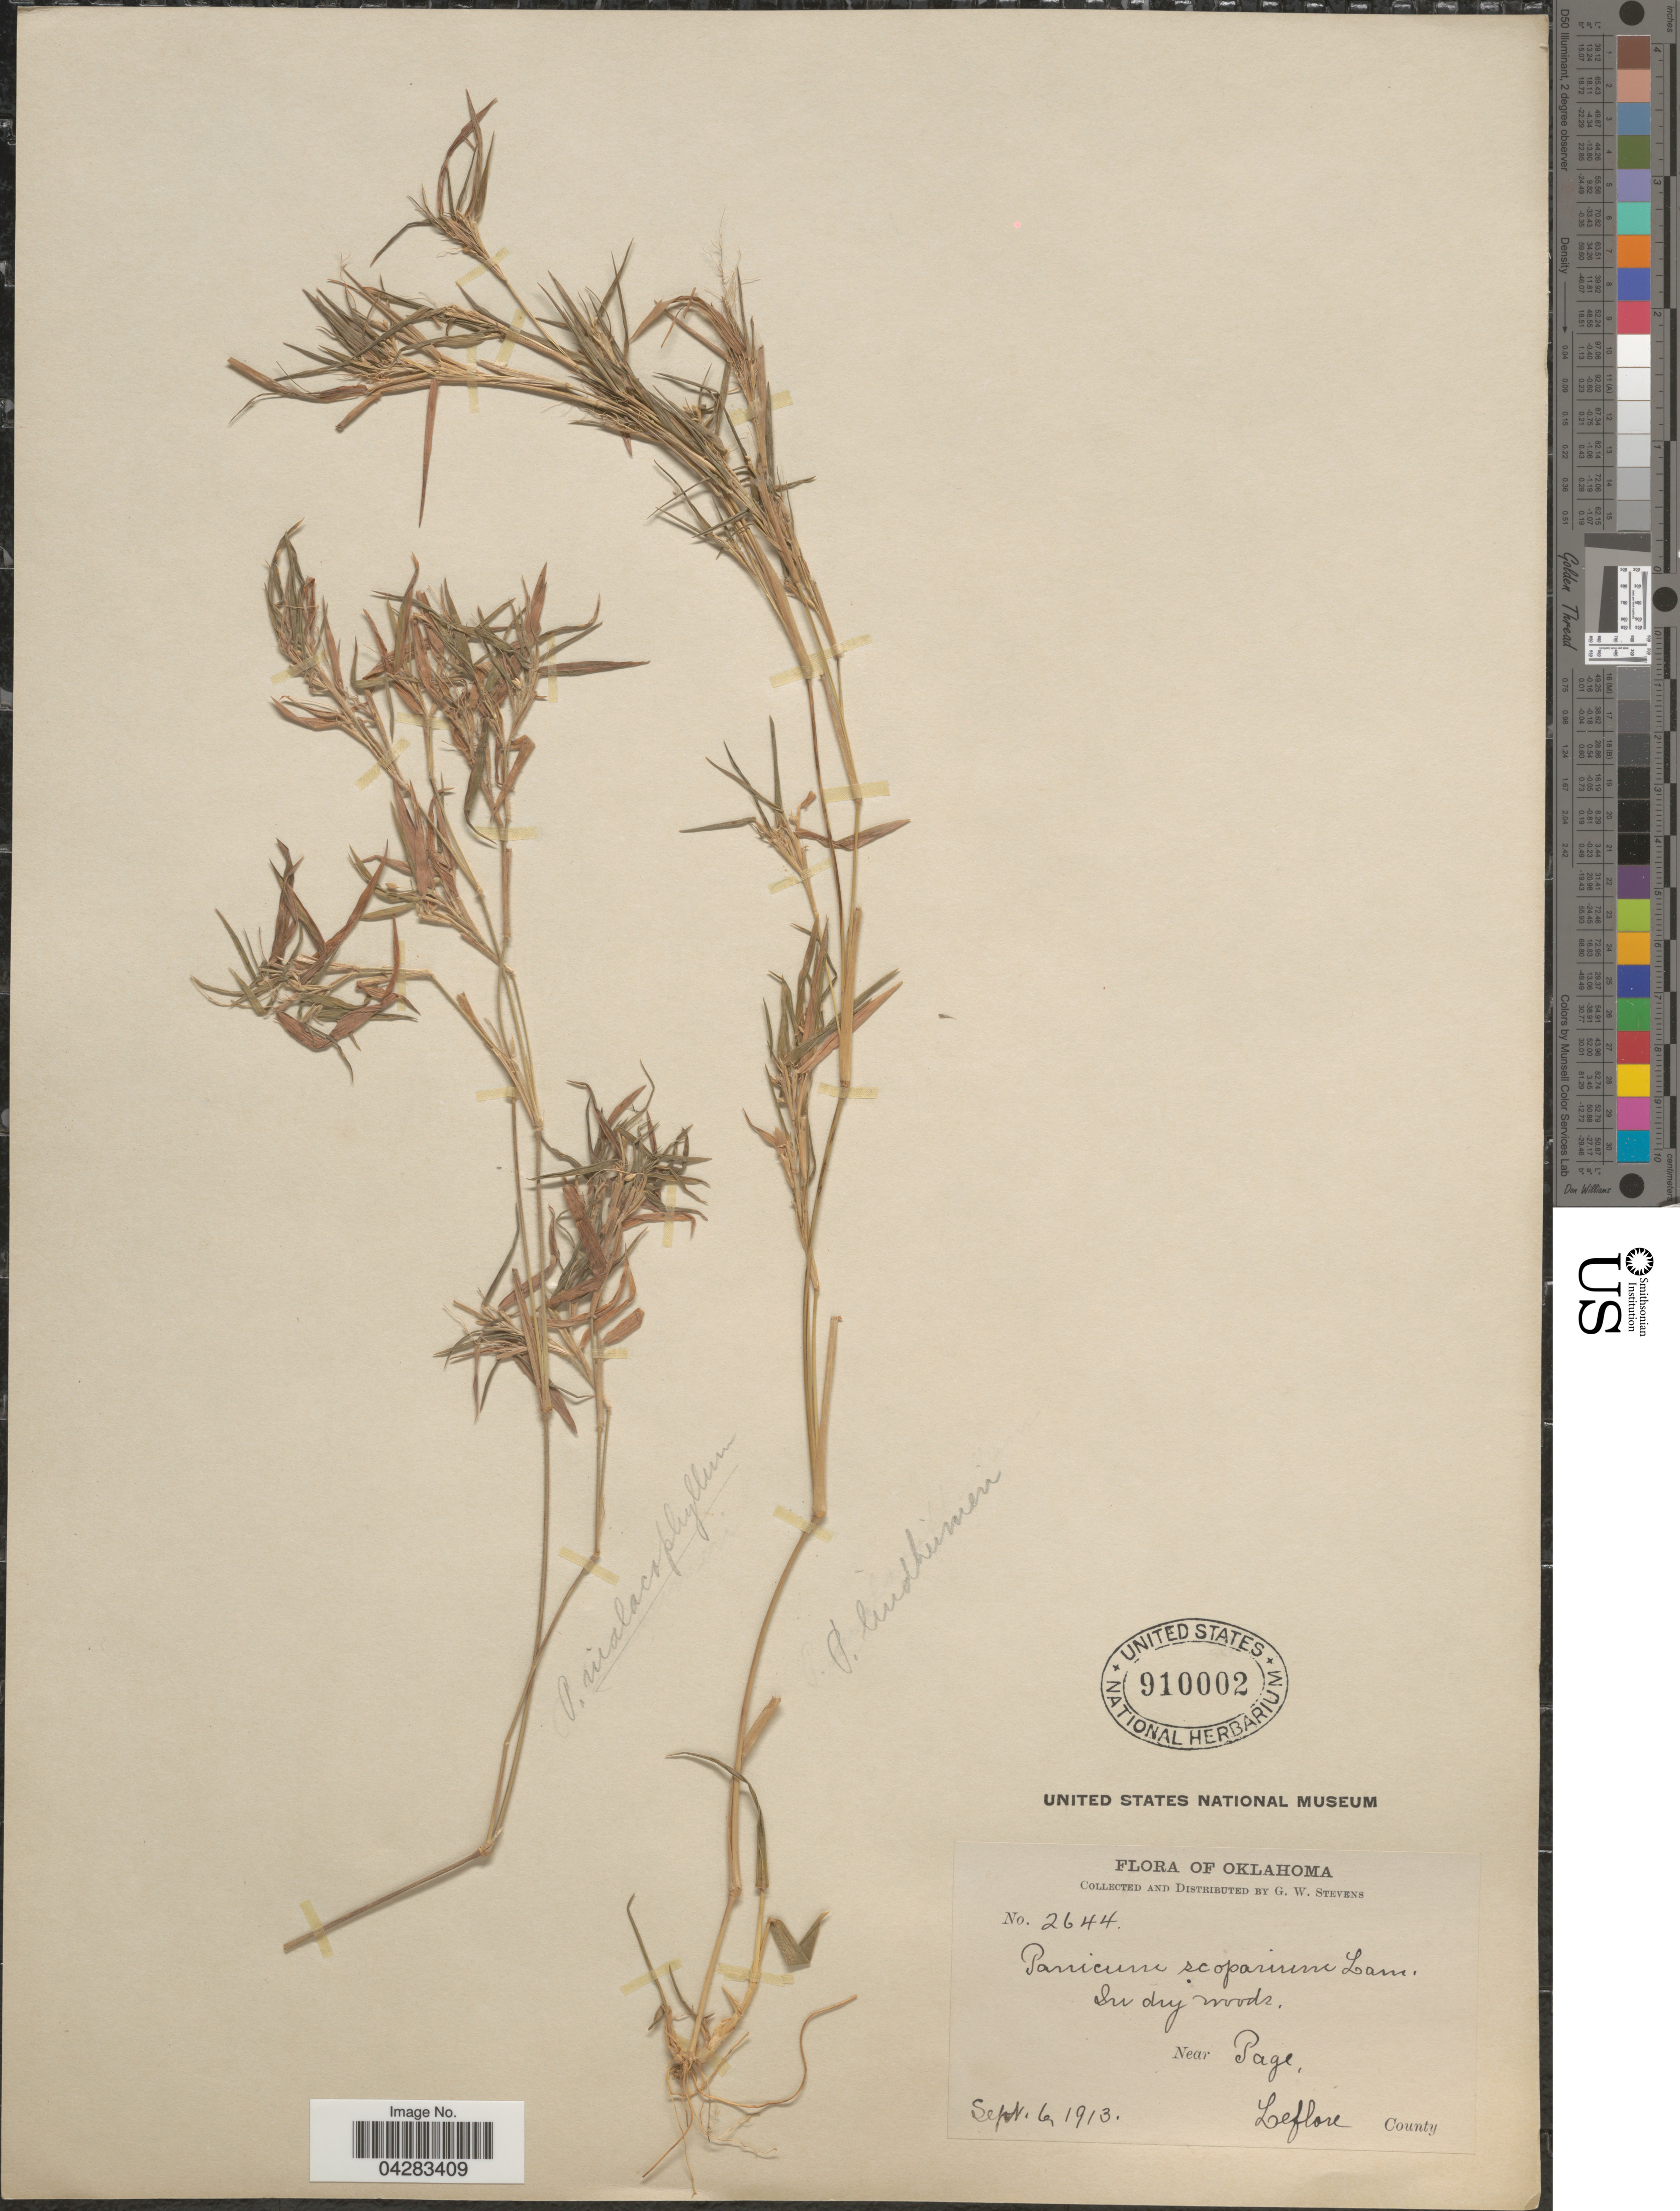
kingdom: Plantae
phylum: Tracheophyta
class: Liliopsida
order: Poales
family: Poaceae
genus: Dichanthelium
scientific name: Dichanthelium malacophyllum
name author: (Nash) Gould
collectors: G. W. Stevens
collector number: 2644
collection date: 1913-09-06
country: United States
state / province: Oklahoma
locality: Near Page, Leflore County.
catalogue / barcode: US 910002